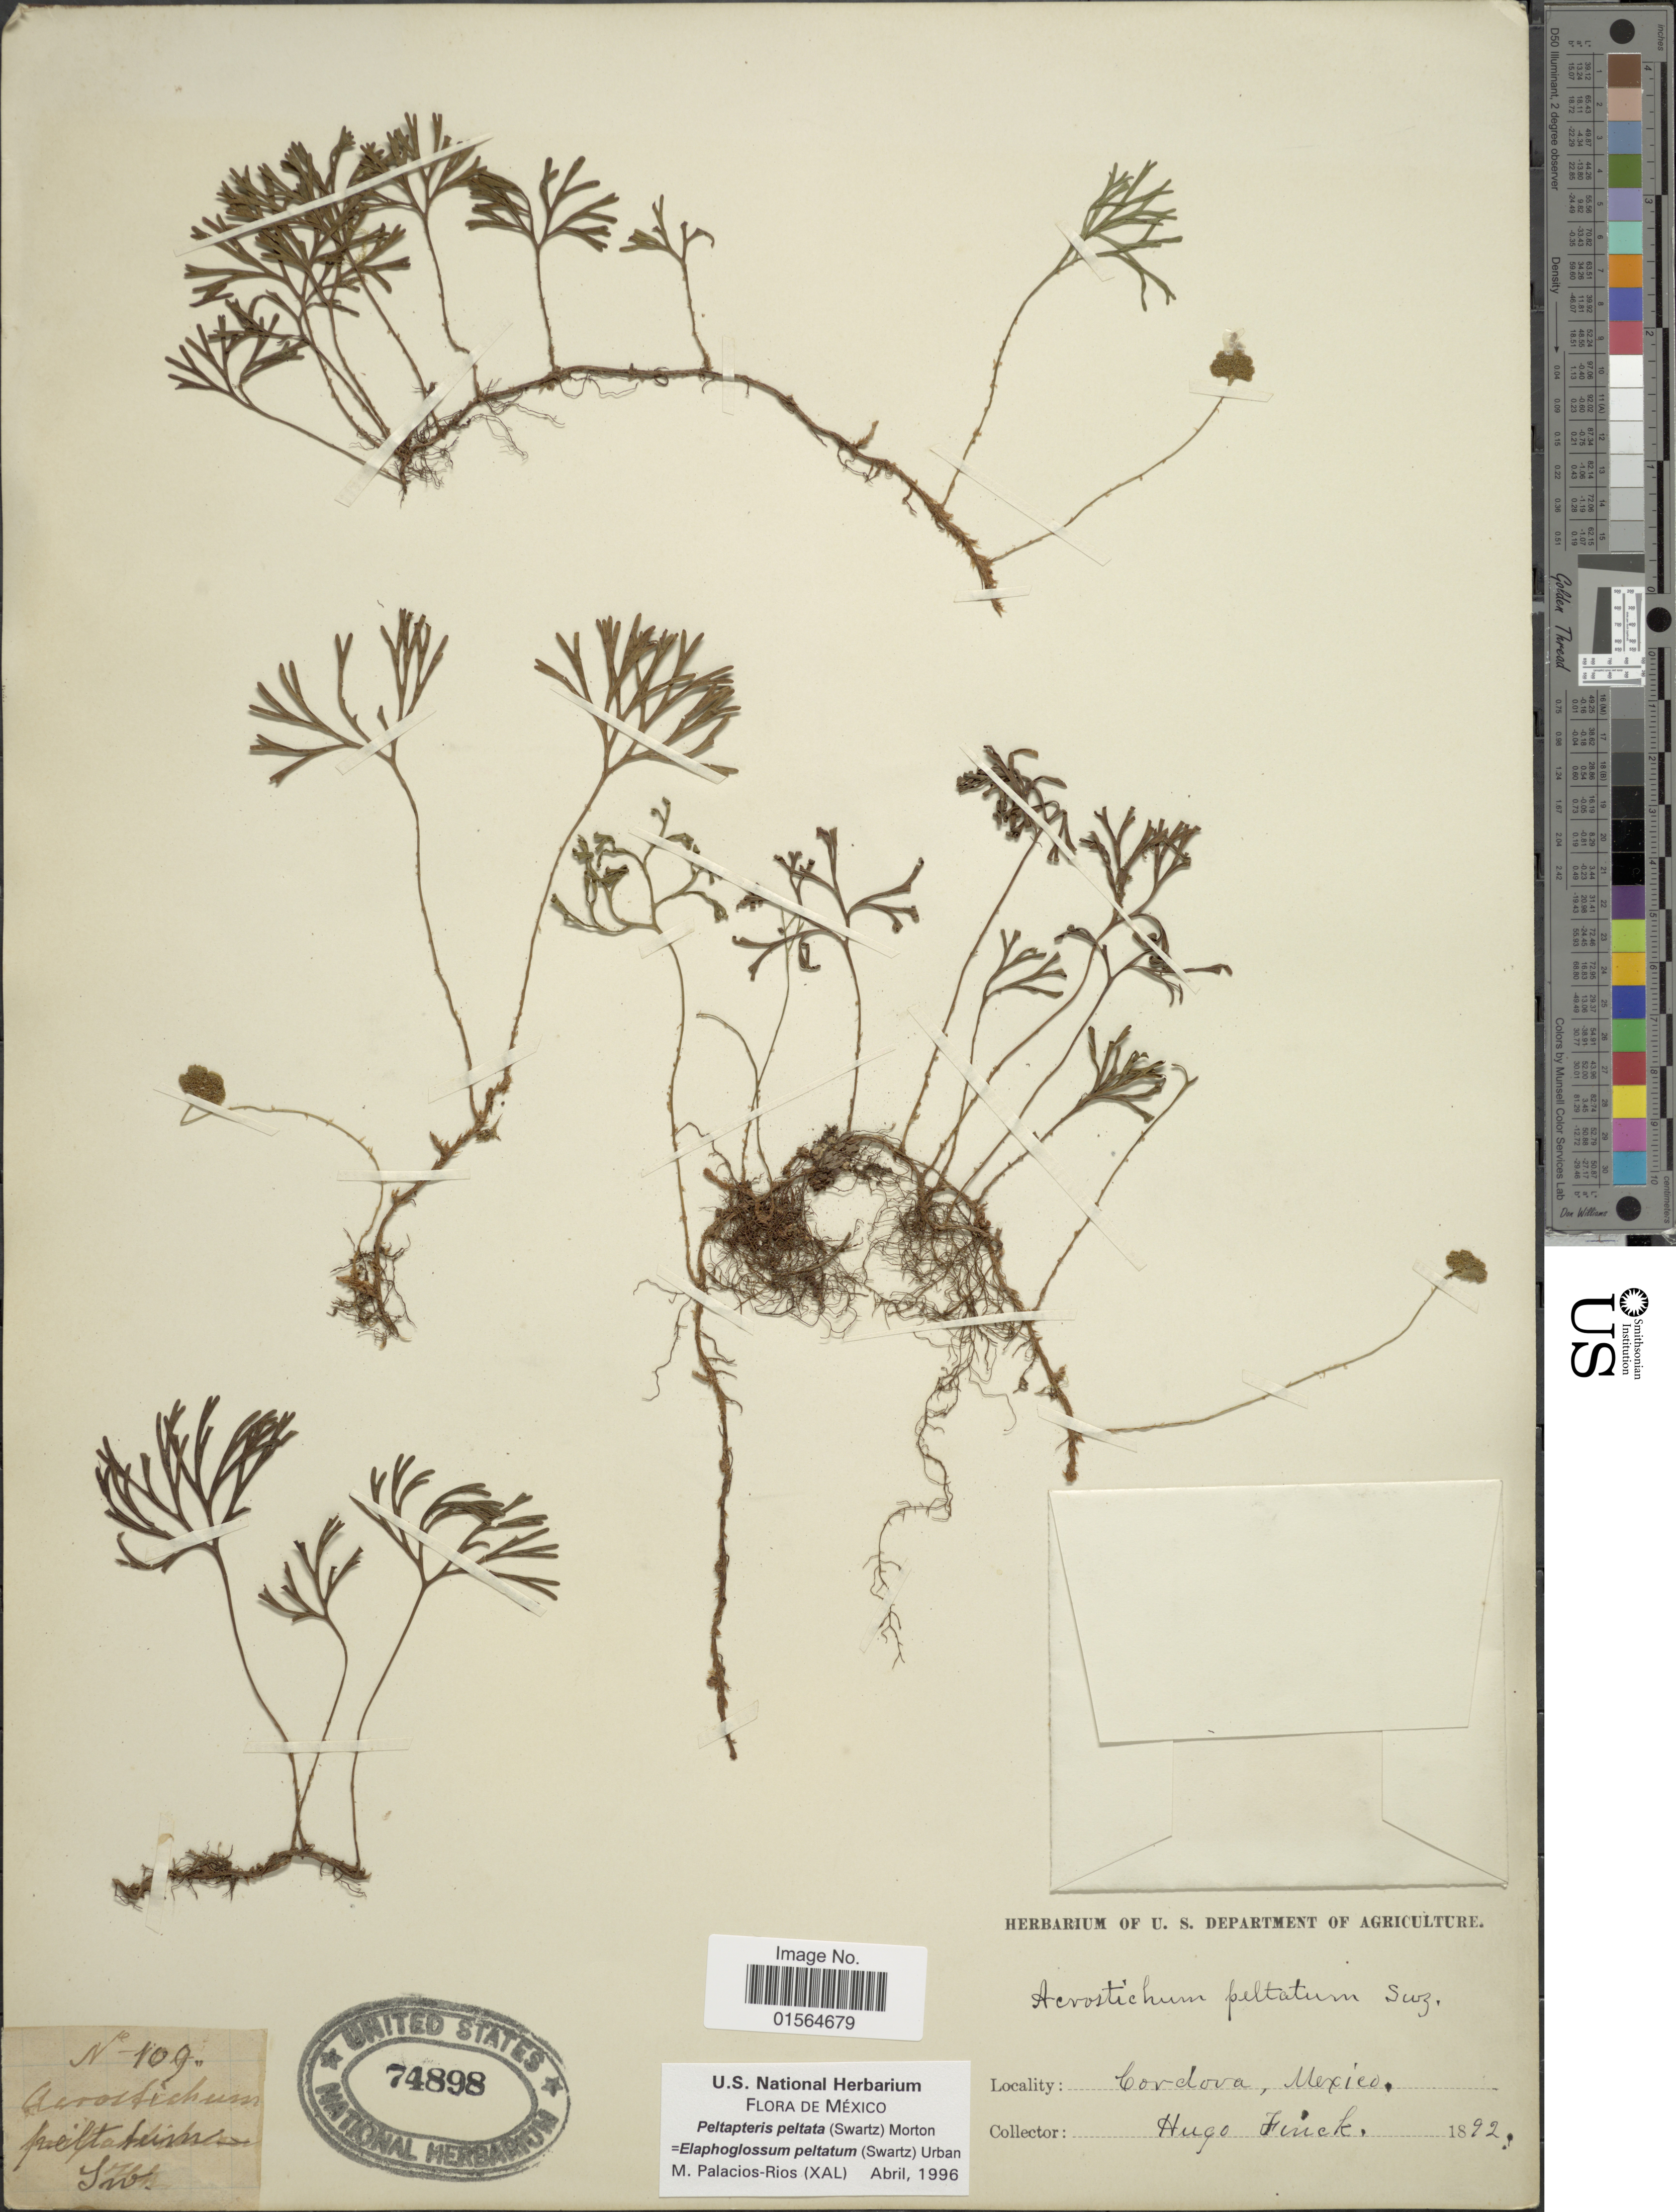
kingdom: Plantae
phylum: Tracheophyta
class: Polypodiopsida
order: Polypodiales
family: Dryopteridaceae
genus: Elaphoglossum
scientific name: Elaphoglossum peltatum f. peltatum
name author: (Sw.) Urb.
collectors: H. Finck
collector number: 109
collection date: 1892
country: Mexico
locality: Cordova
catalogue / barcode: US 74898